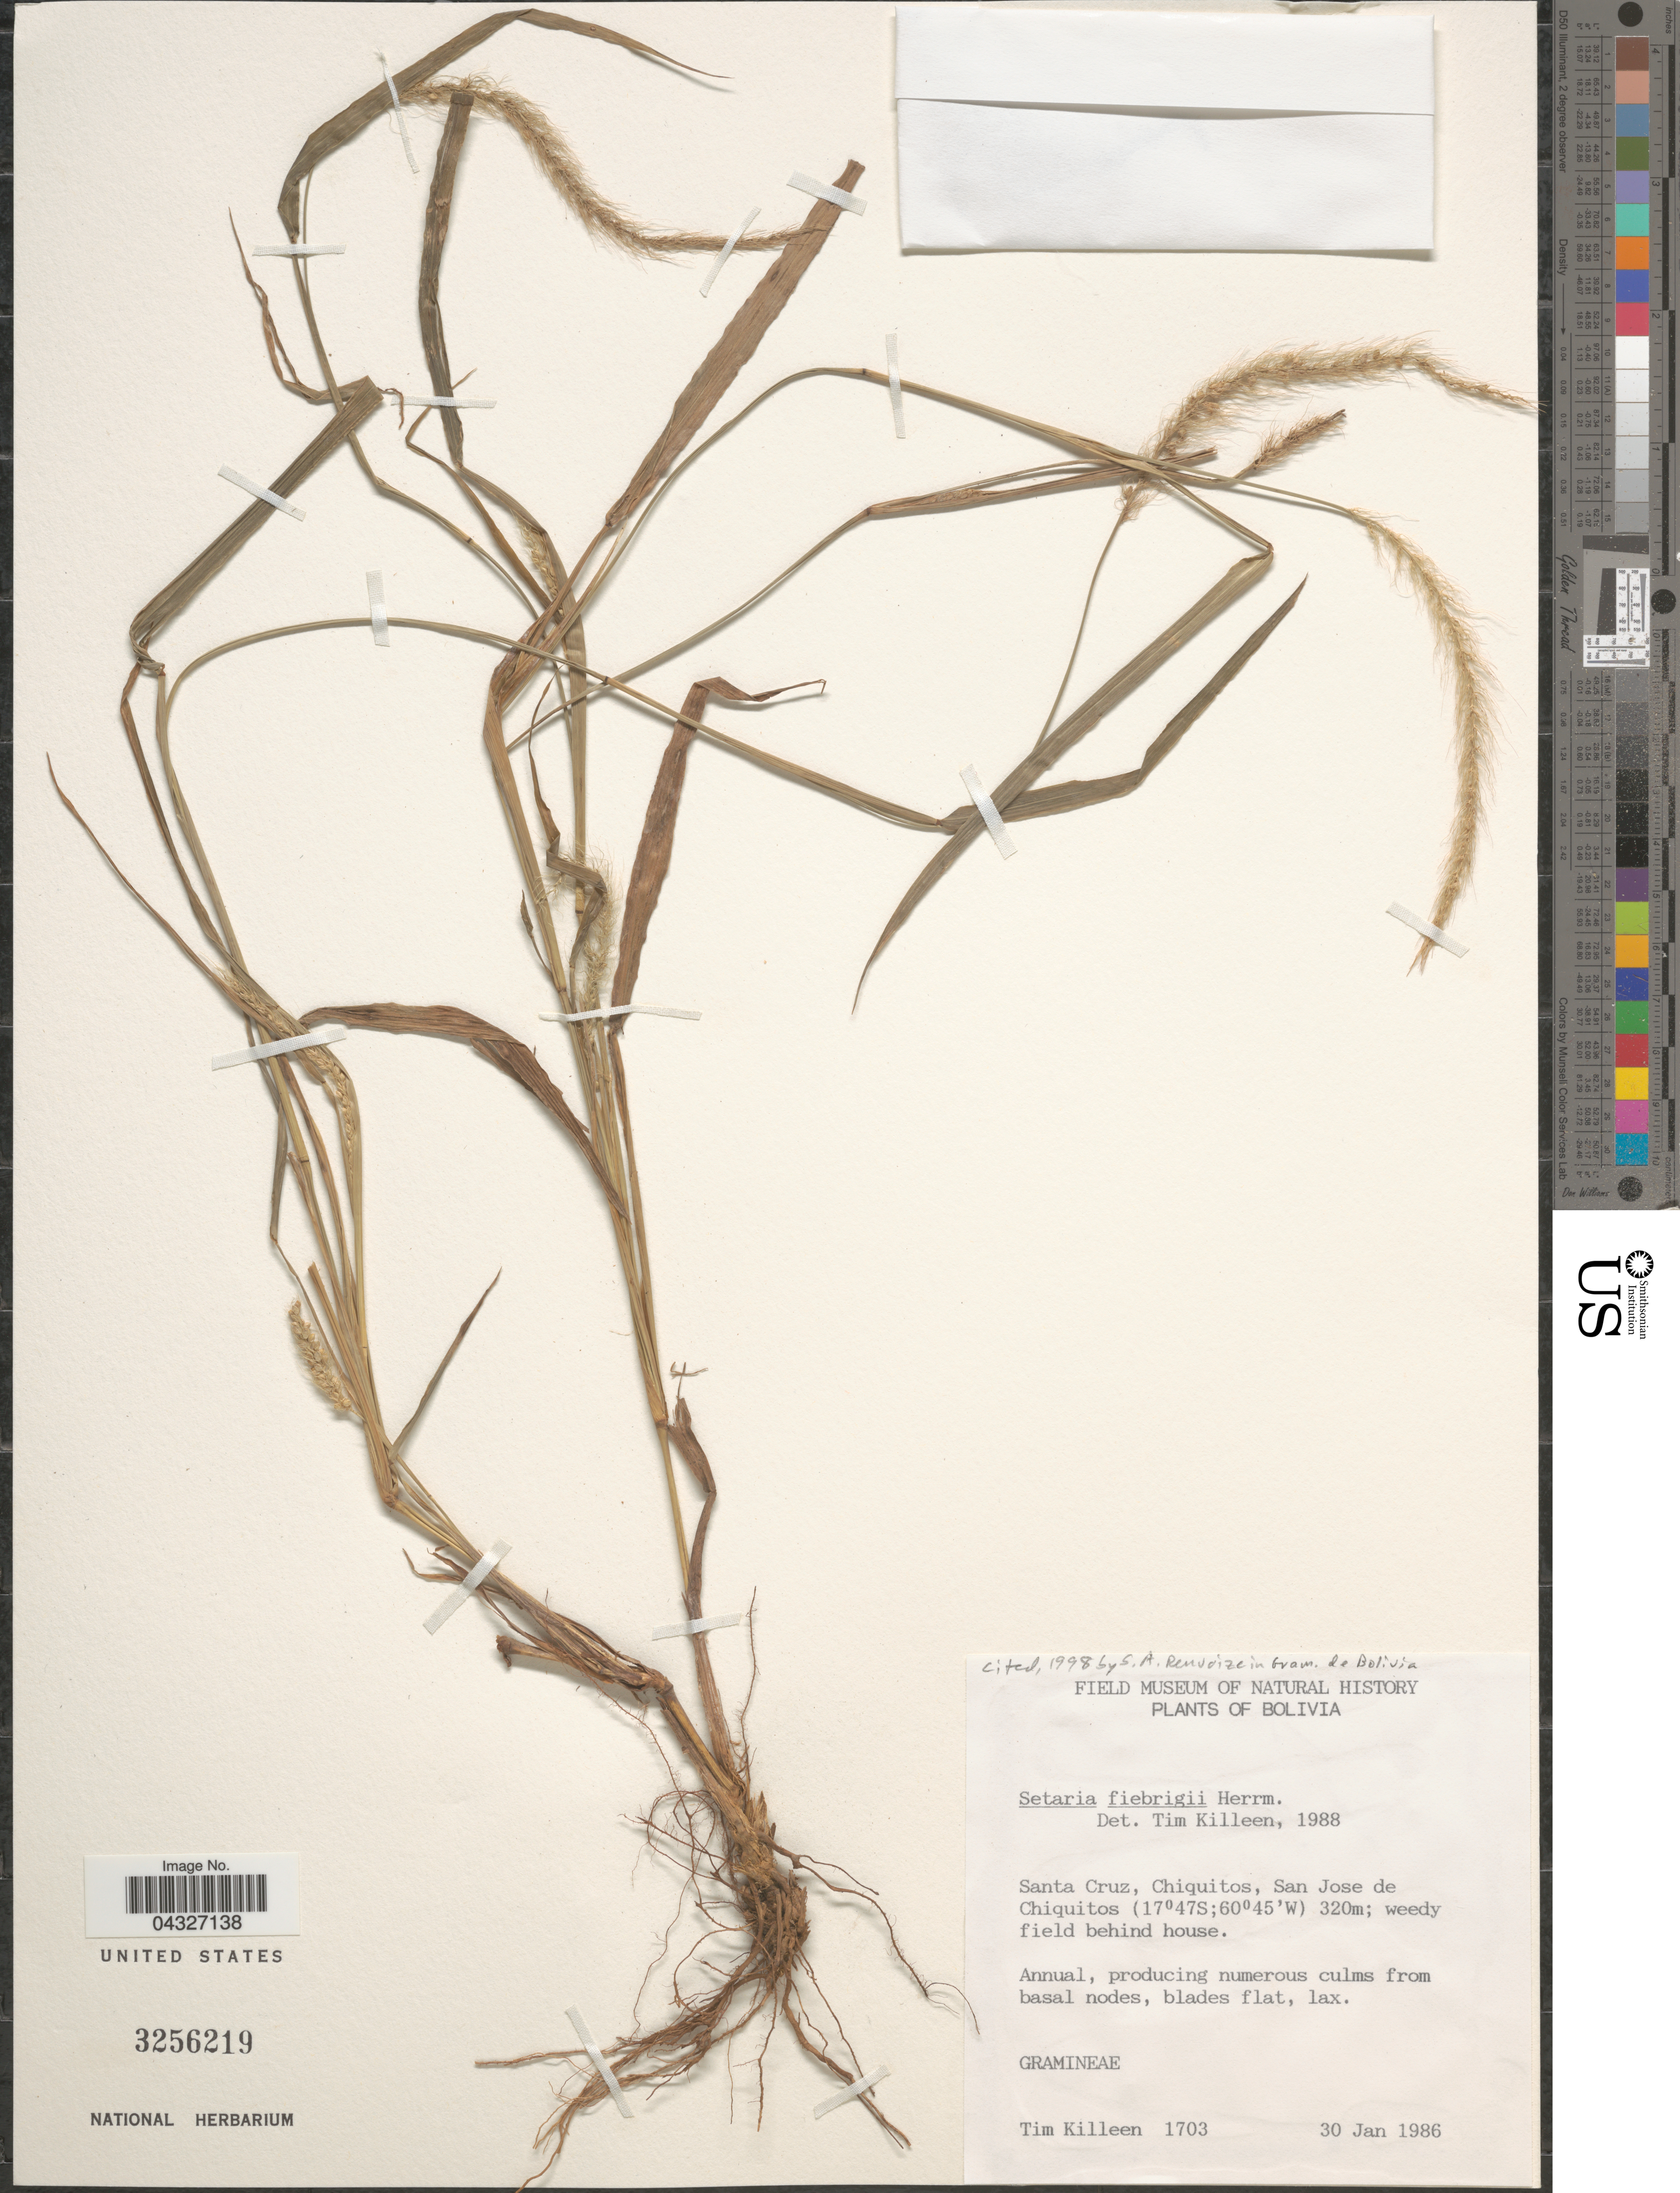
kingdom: Plantae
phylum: Tracheophyta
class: Liliopsida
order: Poales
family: Poaceae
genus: Setaria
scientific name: Setaria fiebrigii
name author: R.A.W. Herrm.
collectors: T. J. Killeen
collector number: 1703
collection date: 1986-01-30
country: Bolivia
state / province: Santa Cruz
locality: Chiquitos, San Jose de Chiquitos.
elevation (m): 320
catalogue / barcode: US 3256219